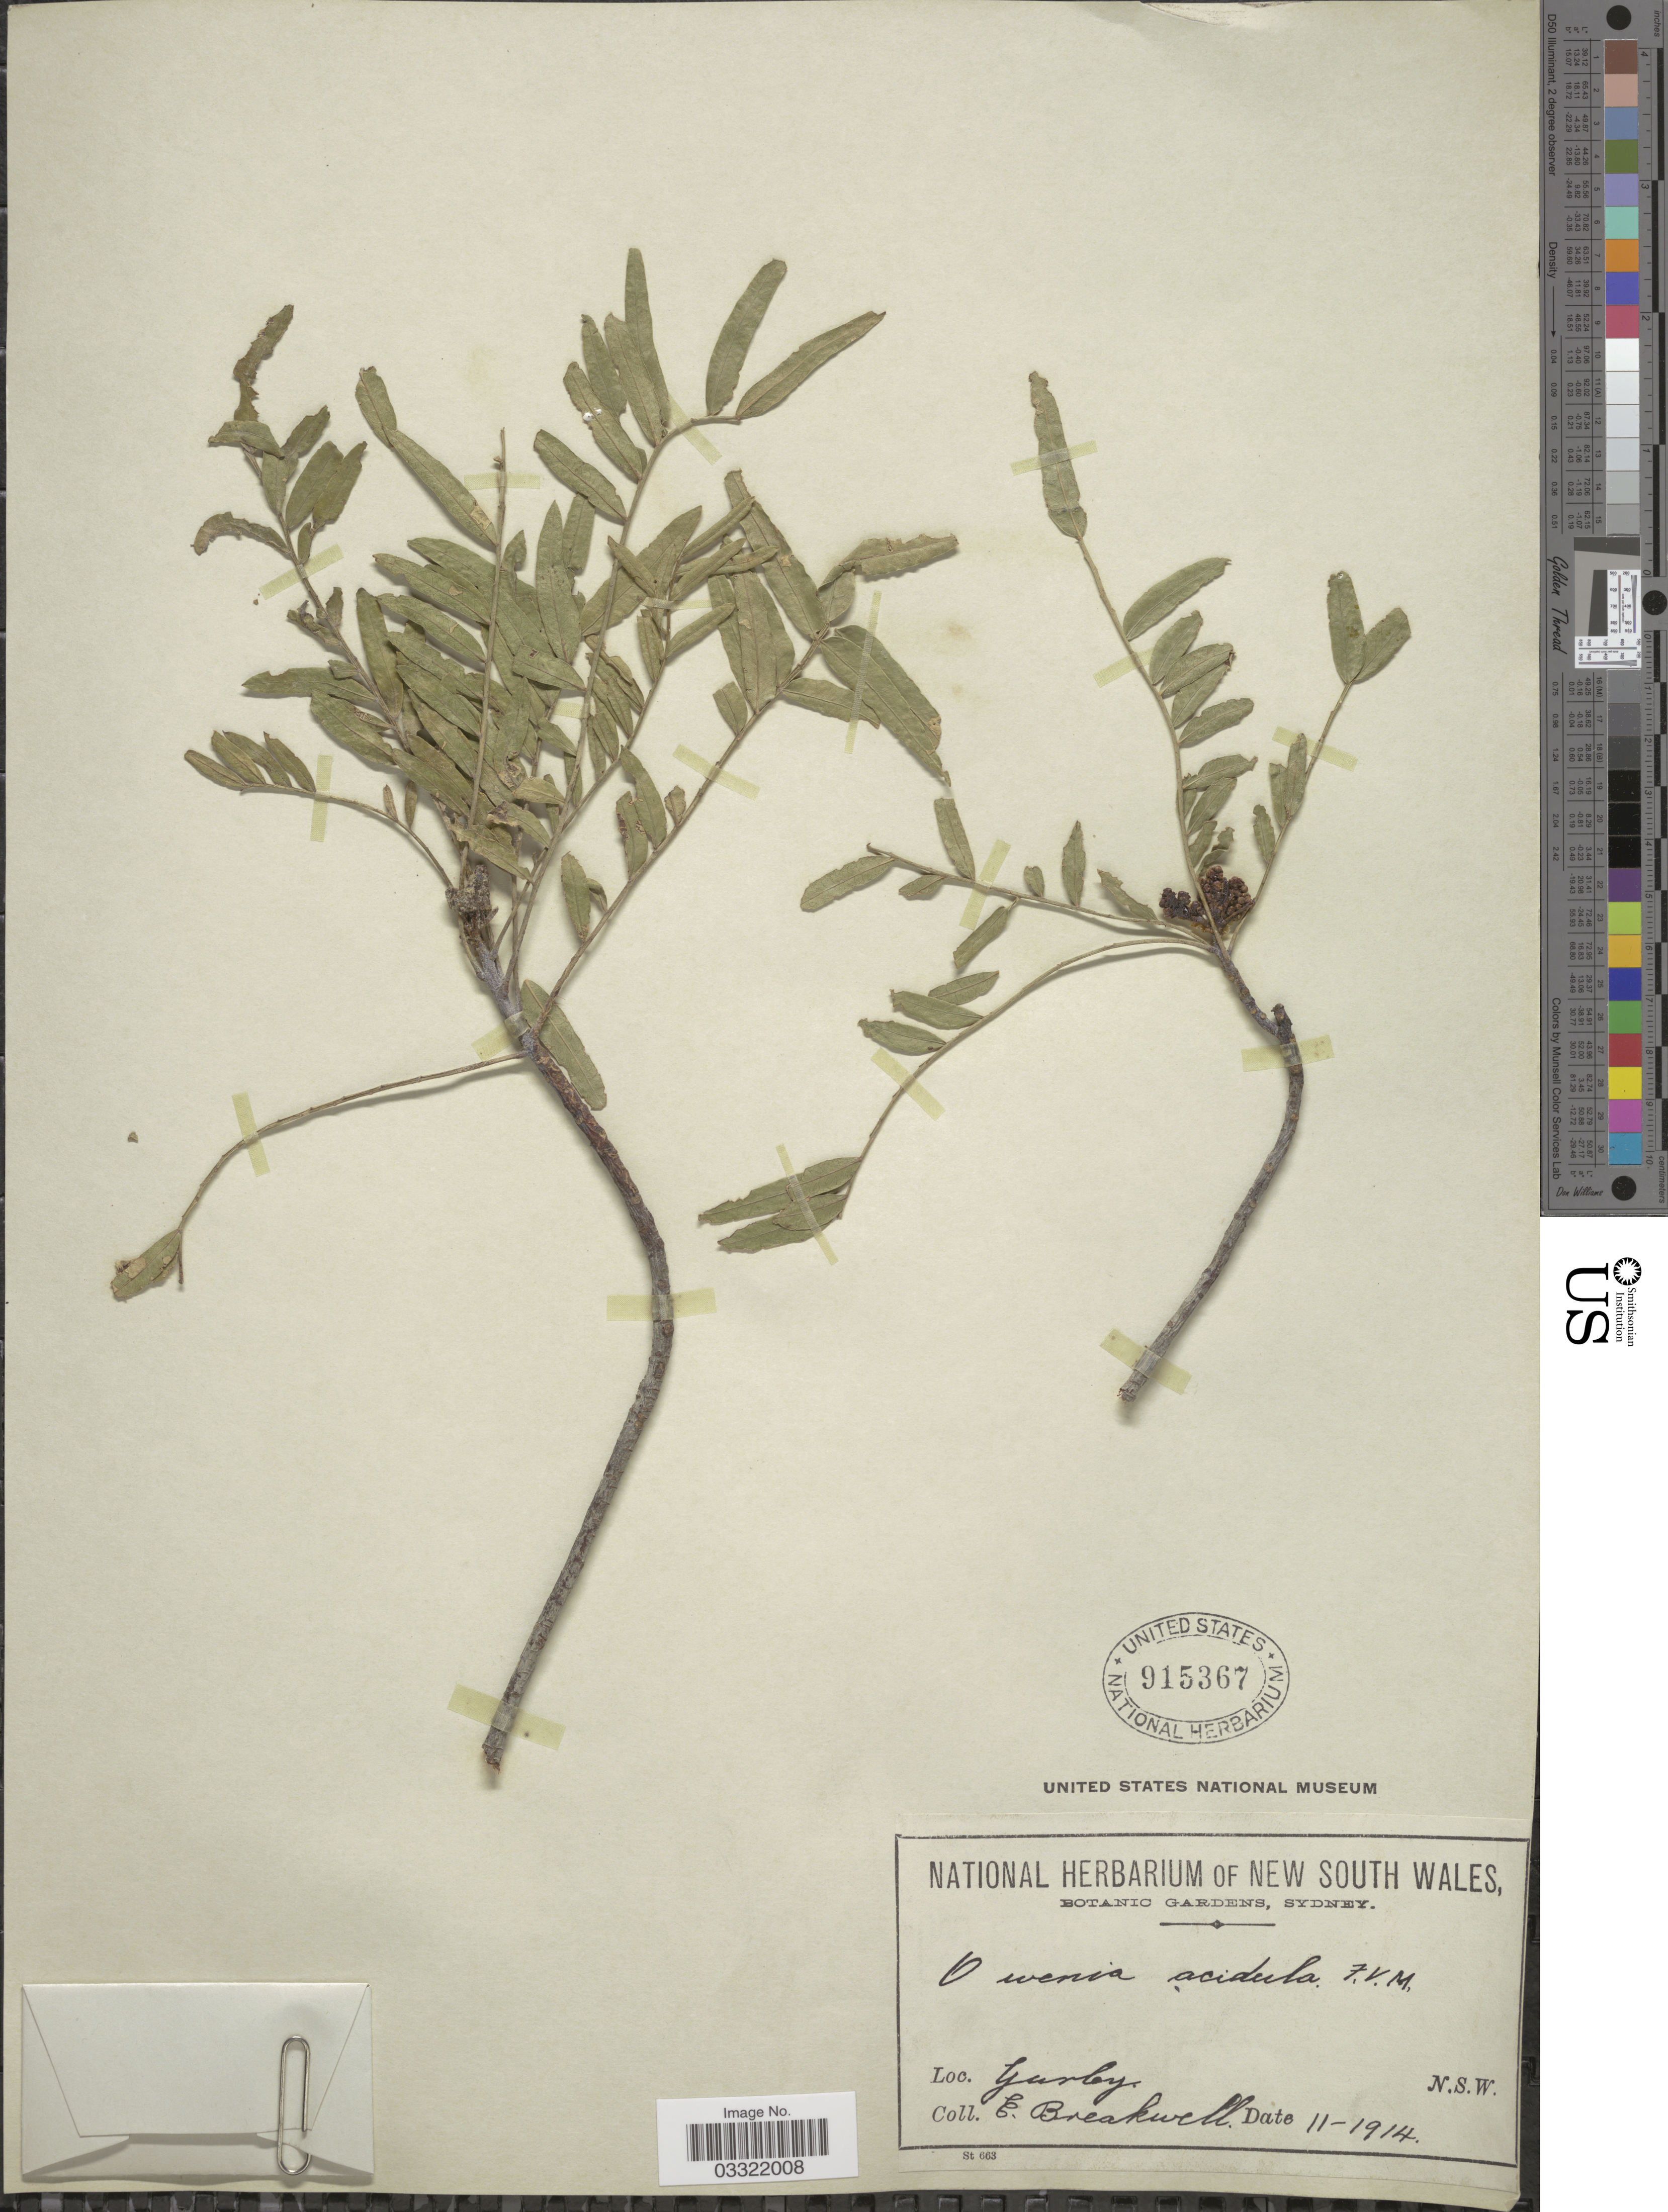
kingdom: Plantae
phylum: Tracheophyta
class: Magnoliopsida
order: Sapindales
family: Meliaceae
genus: Owenia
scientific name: Owenia acidula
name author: F. Muell.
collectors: E. Breakwell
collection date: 1914-11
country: Australia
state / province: New South Wales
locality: Garby.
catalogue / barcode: US 915367